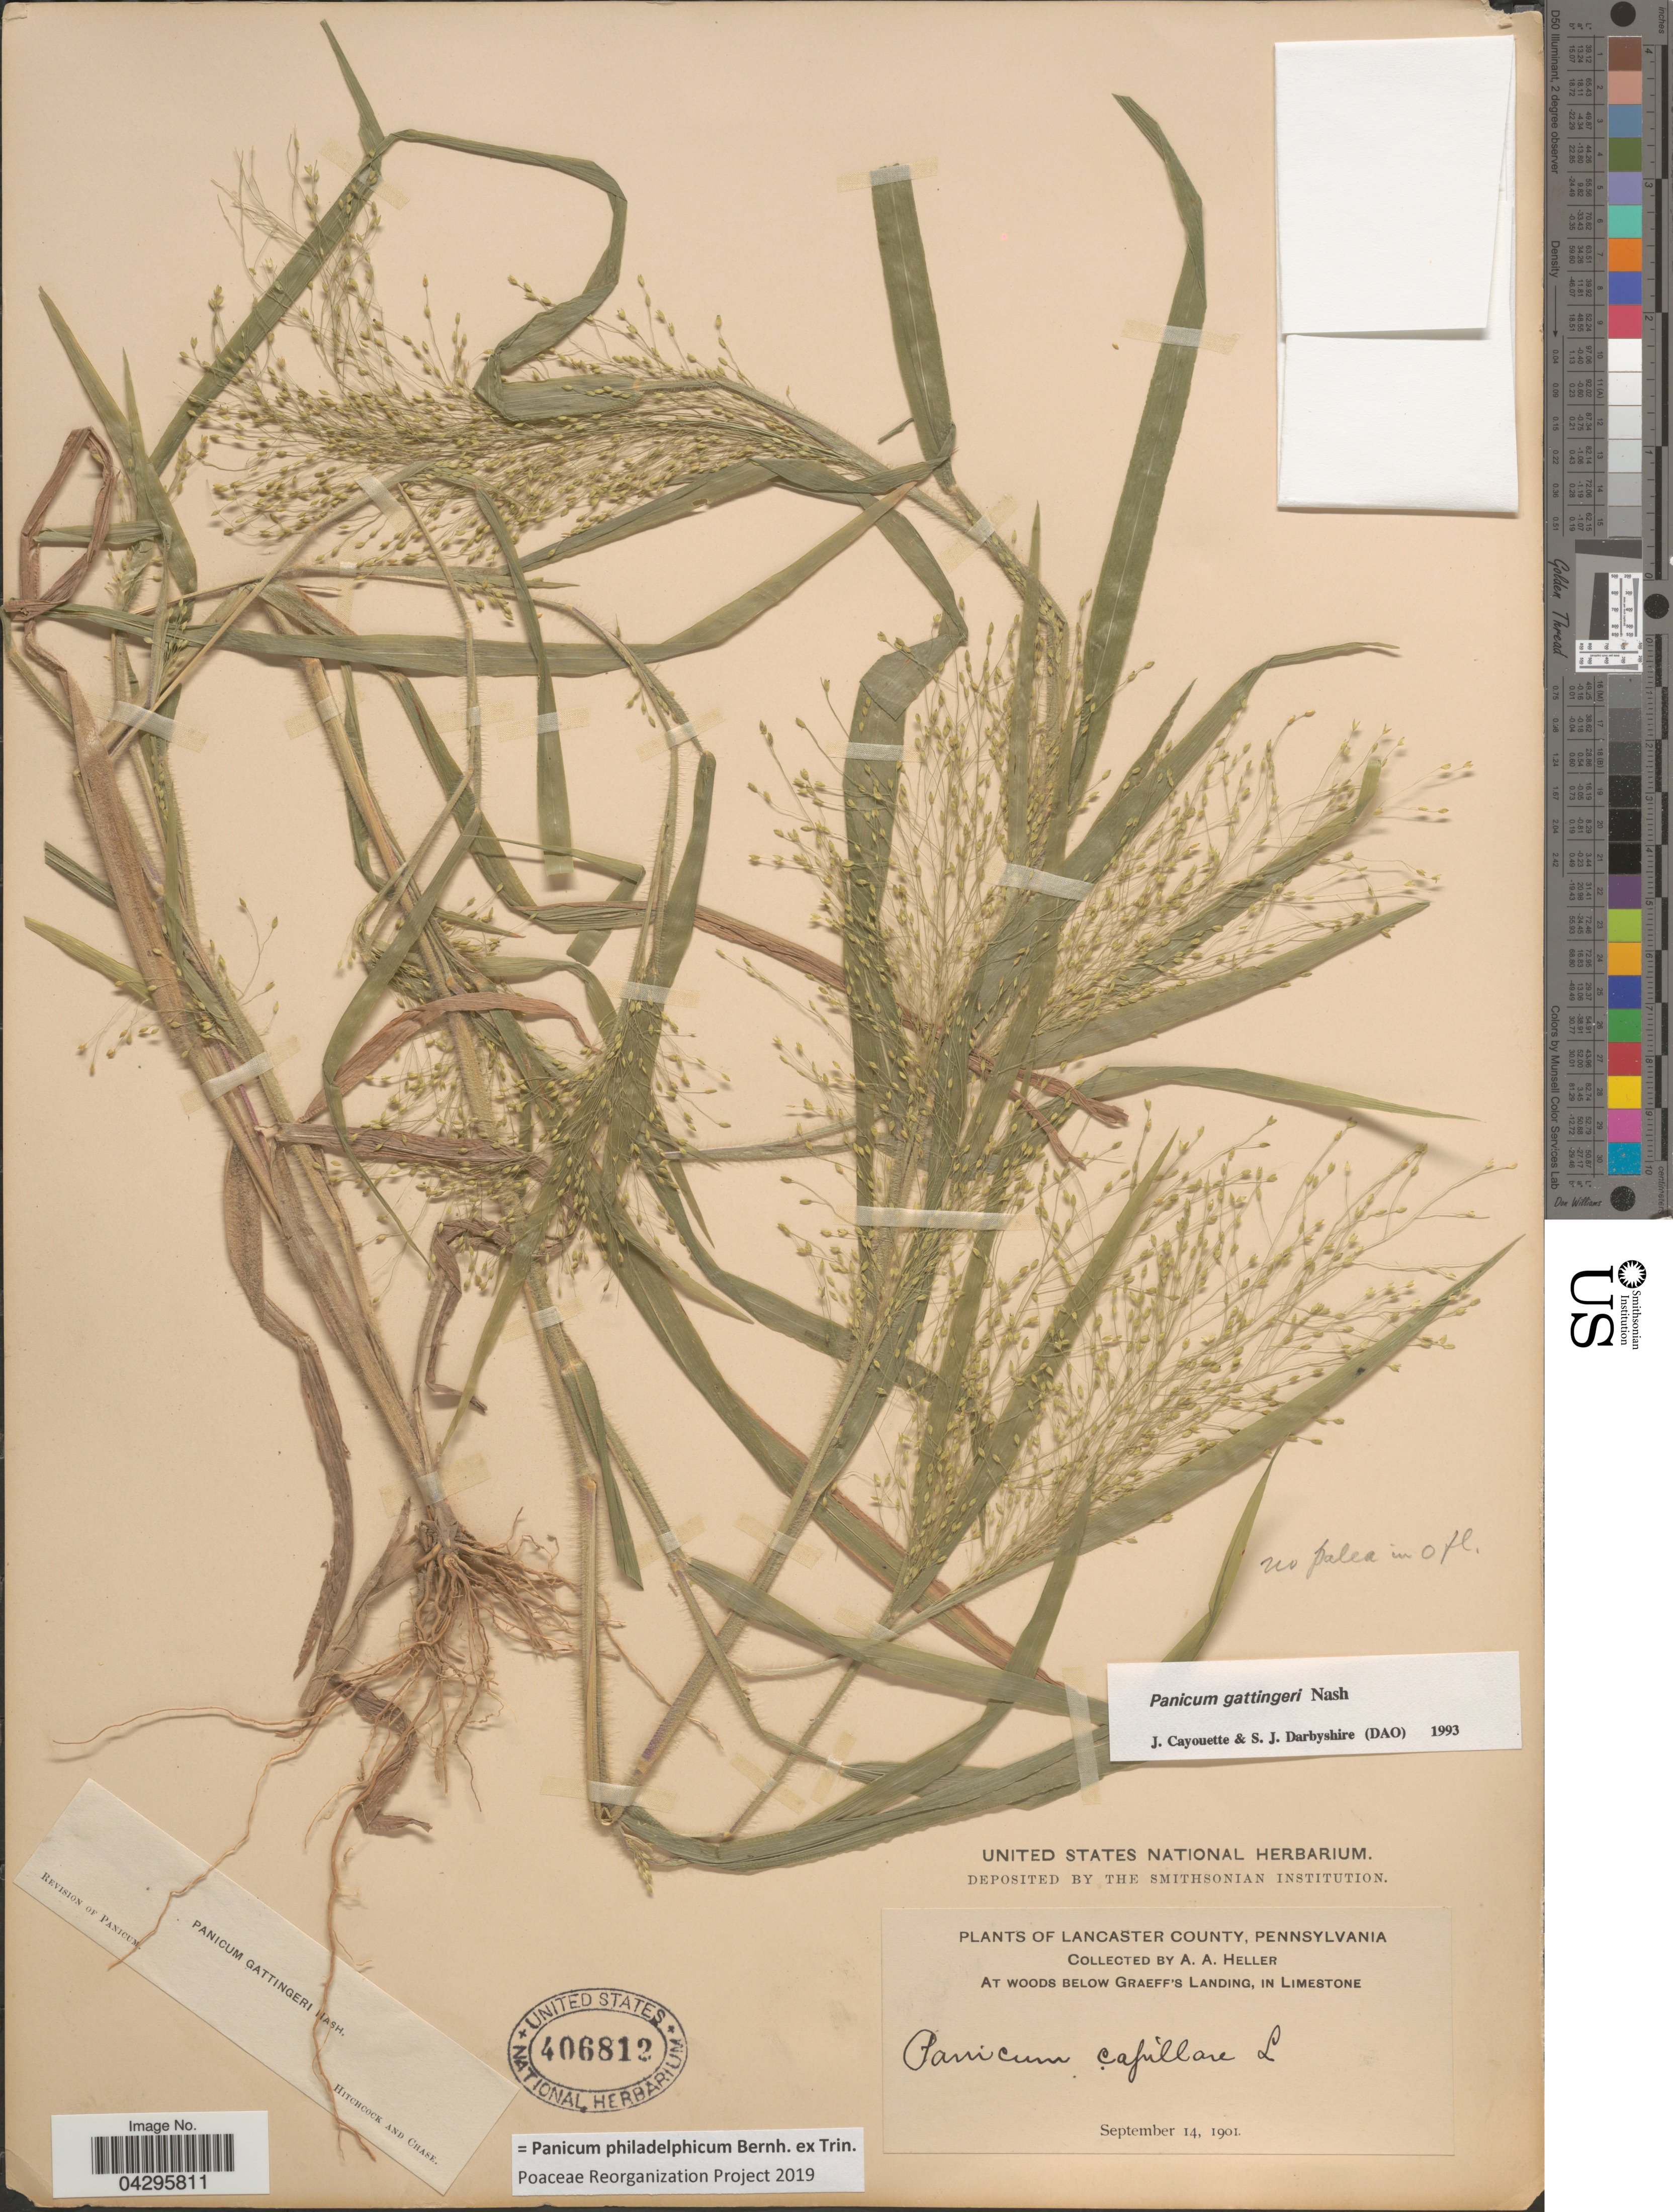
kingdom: Plantae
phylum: Tracheophyta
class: Liliopsida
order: Poales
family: Poaceae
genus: Panicum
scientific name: Panicum philadelphicum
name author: Bernh. ex Trin.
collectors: A. A. Heller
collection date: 1901-09-14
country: United States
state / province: Pennsylvania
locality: Lancaster County. At woods below Graeff's Landing, in Limestone.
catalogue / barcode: US 406812